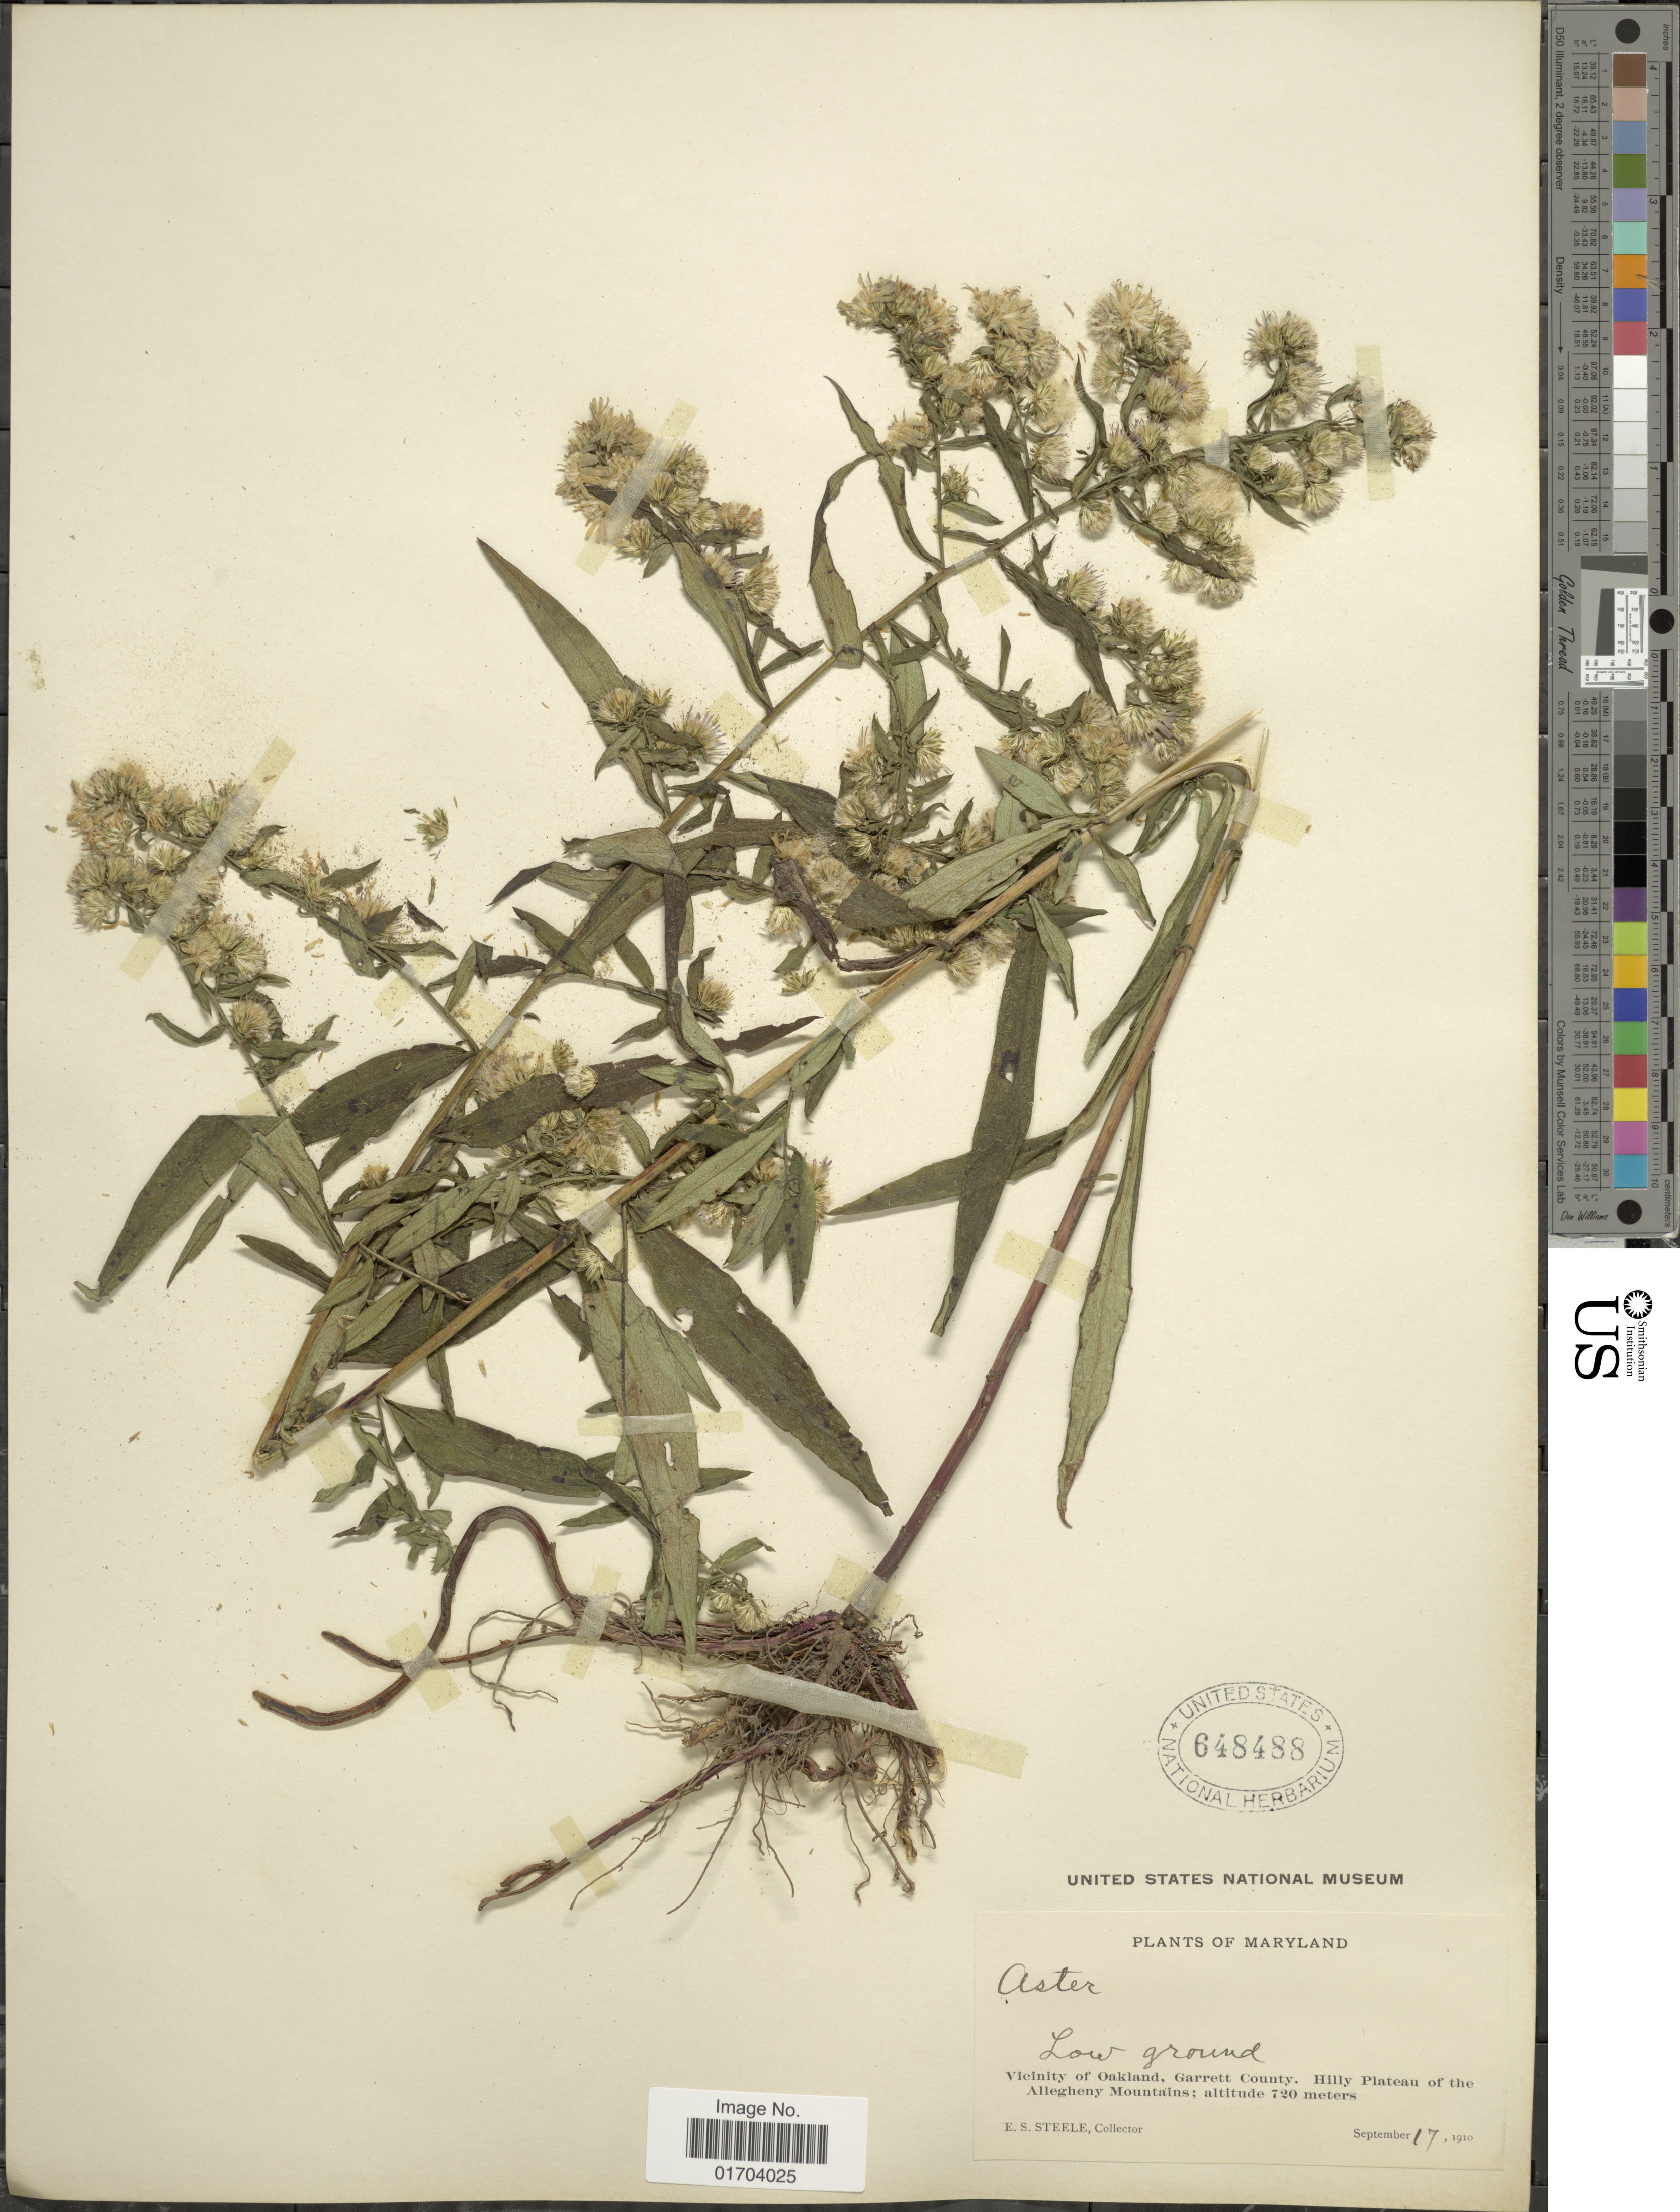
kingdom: Plantae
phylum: Tracheophyta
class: Magnoliopsida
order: Asterales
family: Asteraceae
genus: Aster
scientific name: Aster instabilis E.S. Steele sp. nov. ined.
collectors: E. Steele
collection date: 1910-09-17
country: United States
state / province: Maryland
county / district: Garrett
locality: Vicinity of Oakland, Garrett County. Hilly Plateau of the Allegheny Mountains.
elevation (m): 720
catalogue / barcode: US 648488